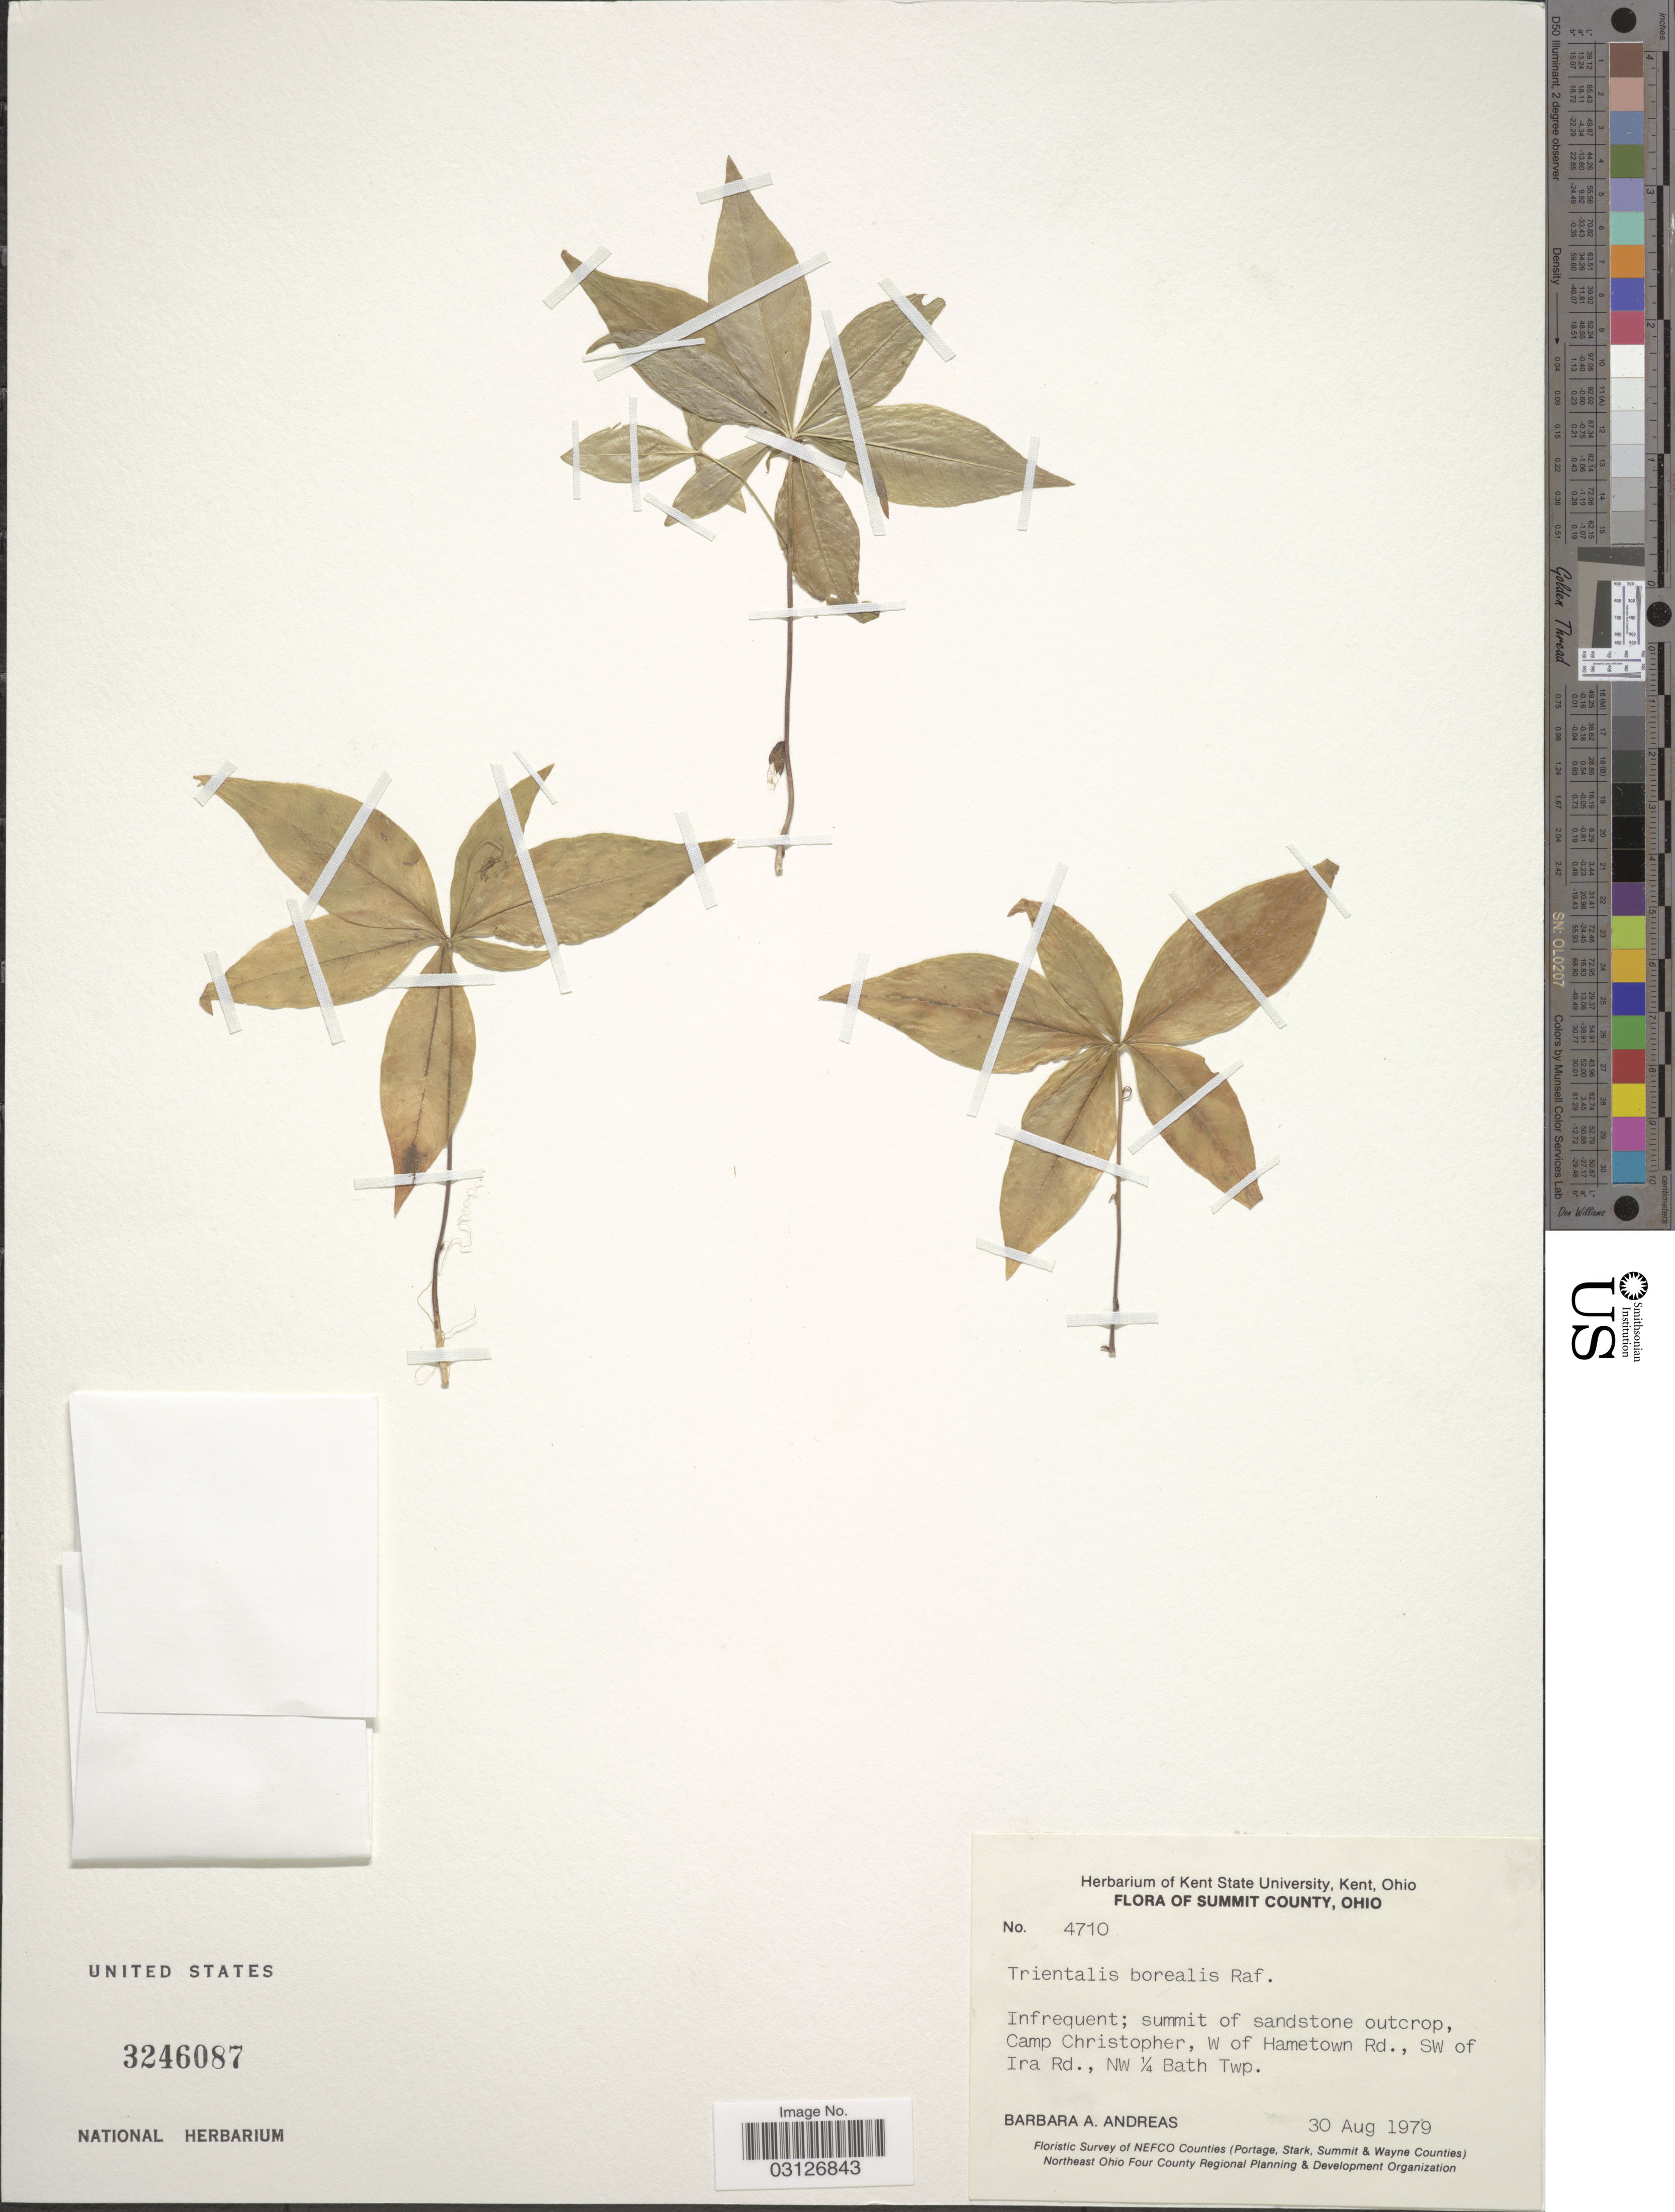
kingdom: Plantae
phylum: Tracheophyta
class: Magnoliopsida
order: Ericales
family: Primulaceae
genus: Trientalis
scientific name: Trientalis borealis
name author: Raf.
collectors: B. A. Andreas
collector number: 4710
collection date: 1979-08-30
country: United States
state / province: Ohio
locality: Summit County. Summit of sandstone outcrop, Camp Christopher, W of Hametown Rd., SW of Ira Rd., NW ¼ Bath Twp.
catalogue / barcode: US 3246087